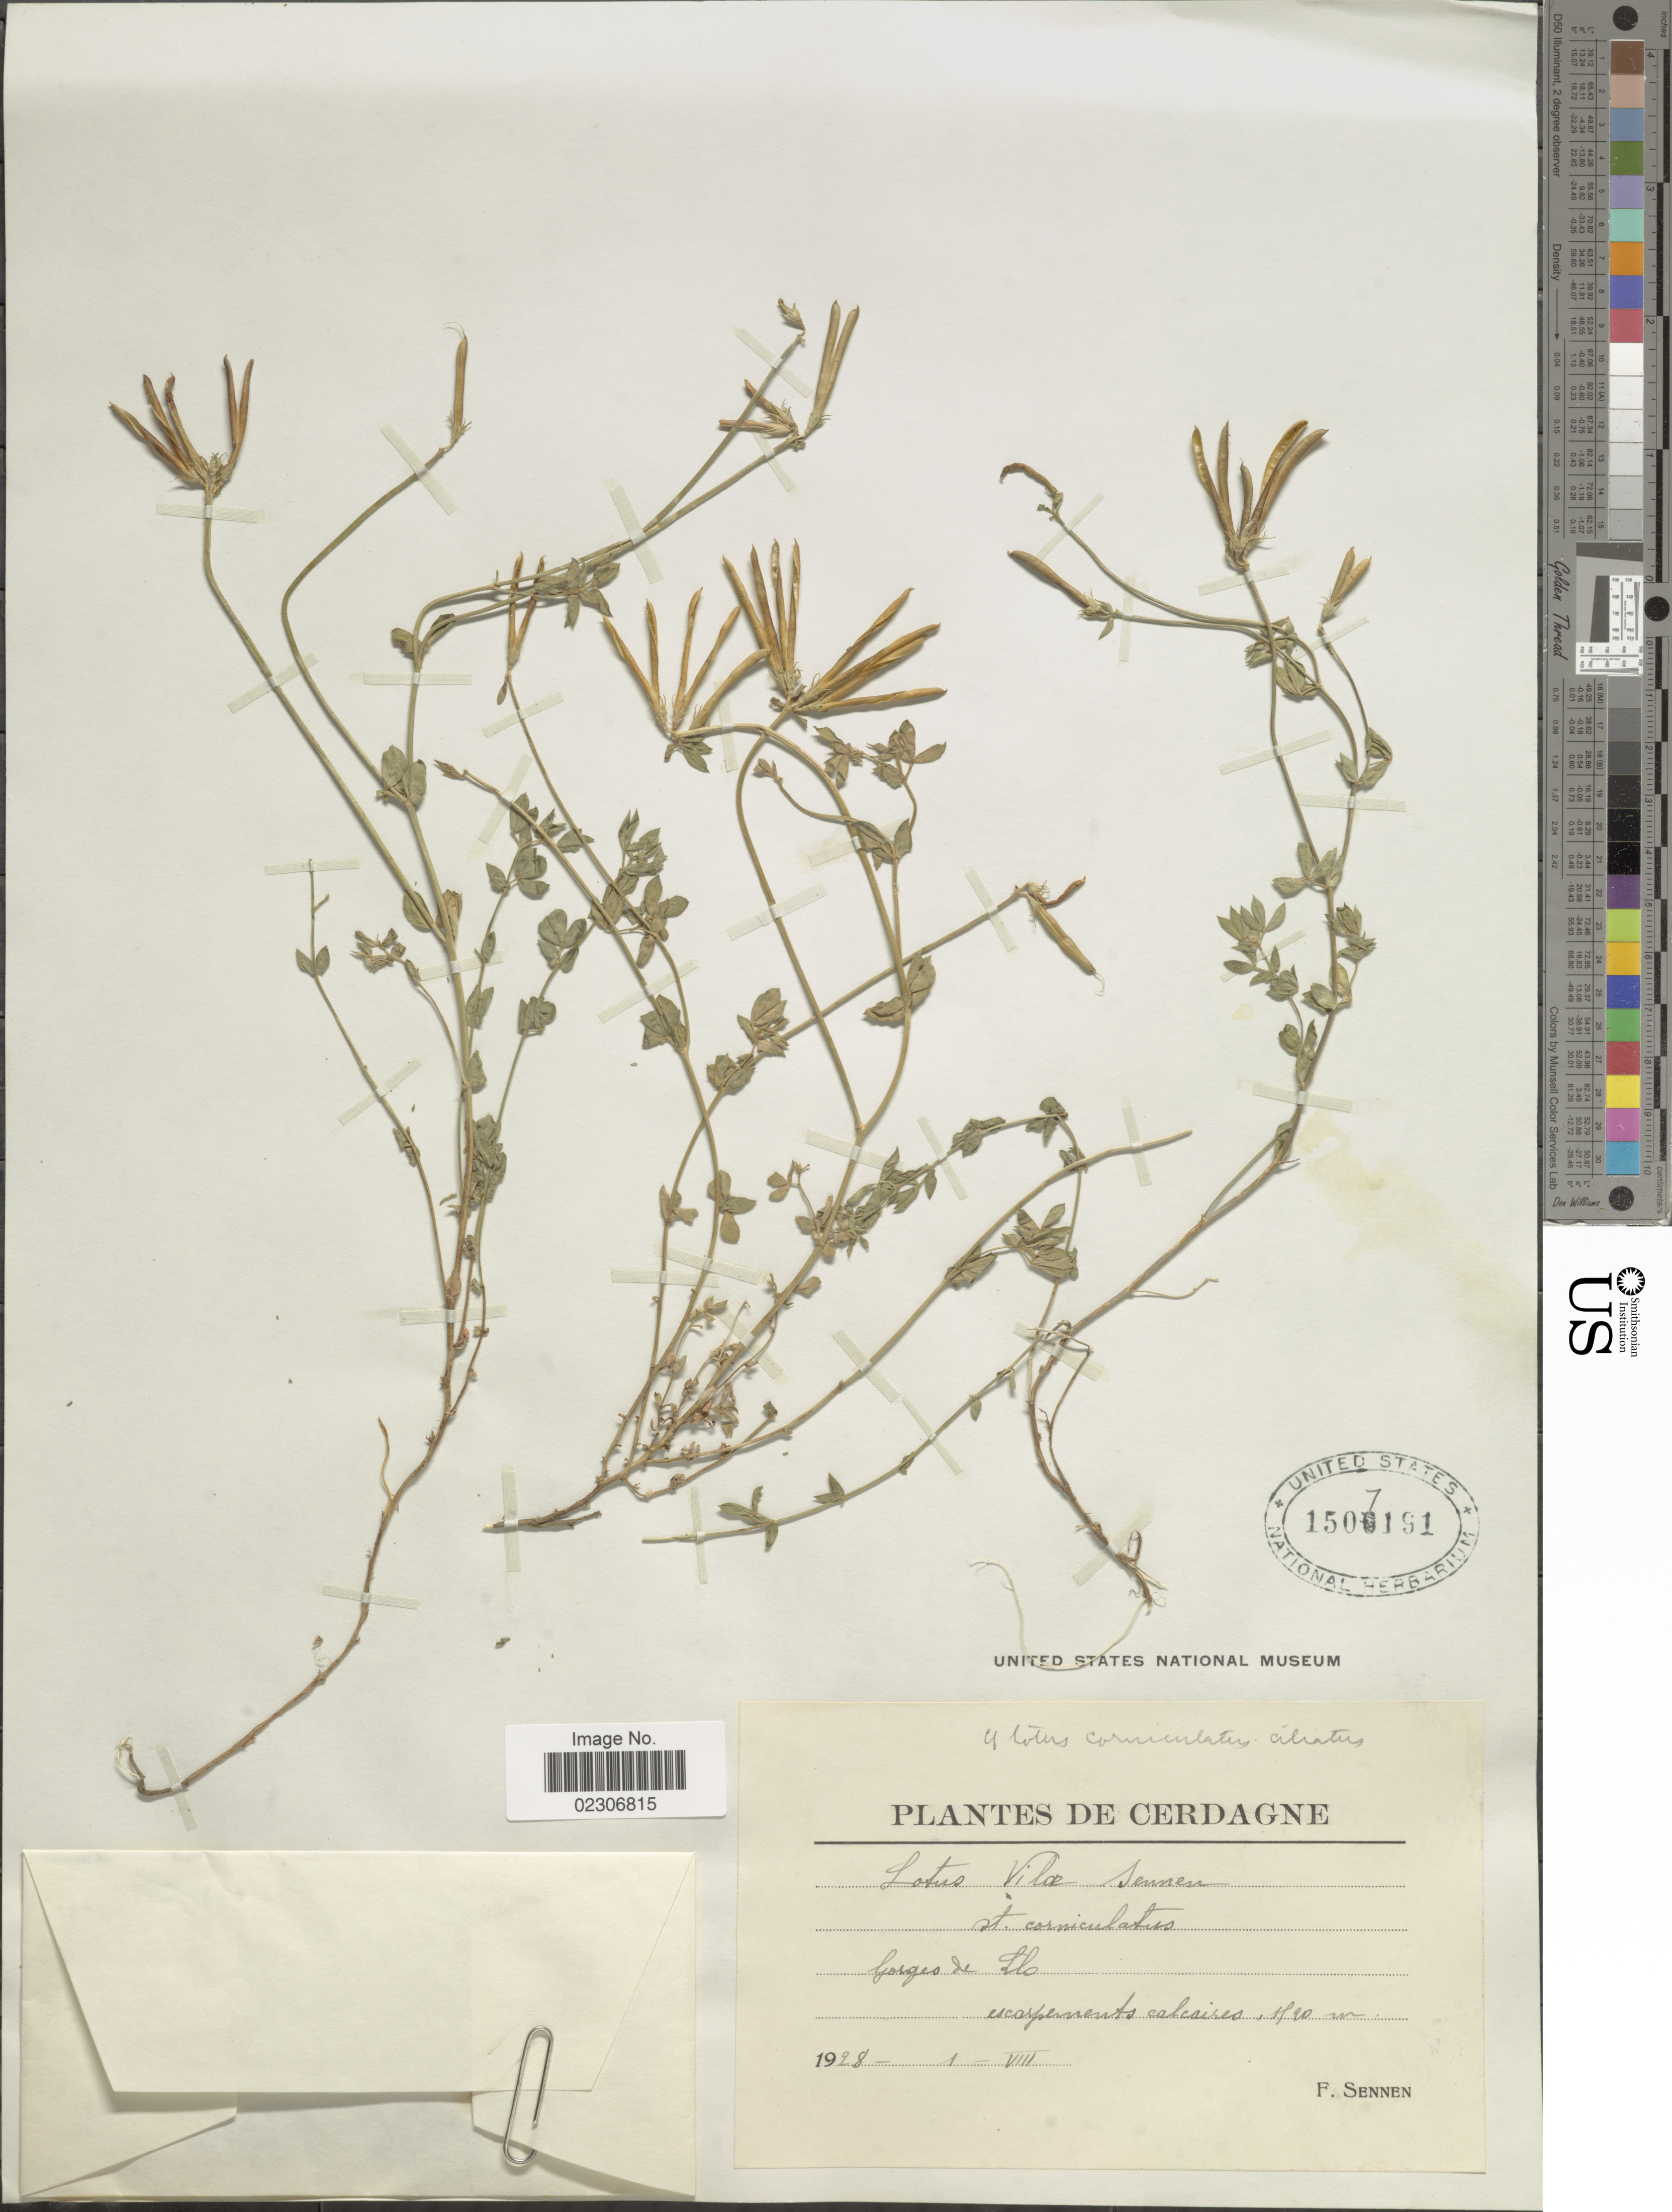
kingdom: Plantae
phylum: Tracheophyta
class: Magnoliopsida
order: Fabales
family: Fabaceae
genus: Lotus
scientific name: Lotus corniculatus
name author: L.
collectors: E. Sennen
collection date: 1928-08-01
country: Spain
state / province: Islas Baleares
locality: Cerdagne, Gorges de Llo, escarpment calcaires.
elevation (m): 1520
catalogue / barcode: US 1507191